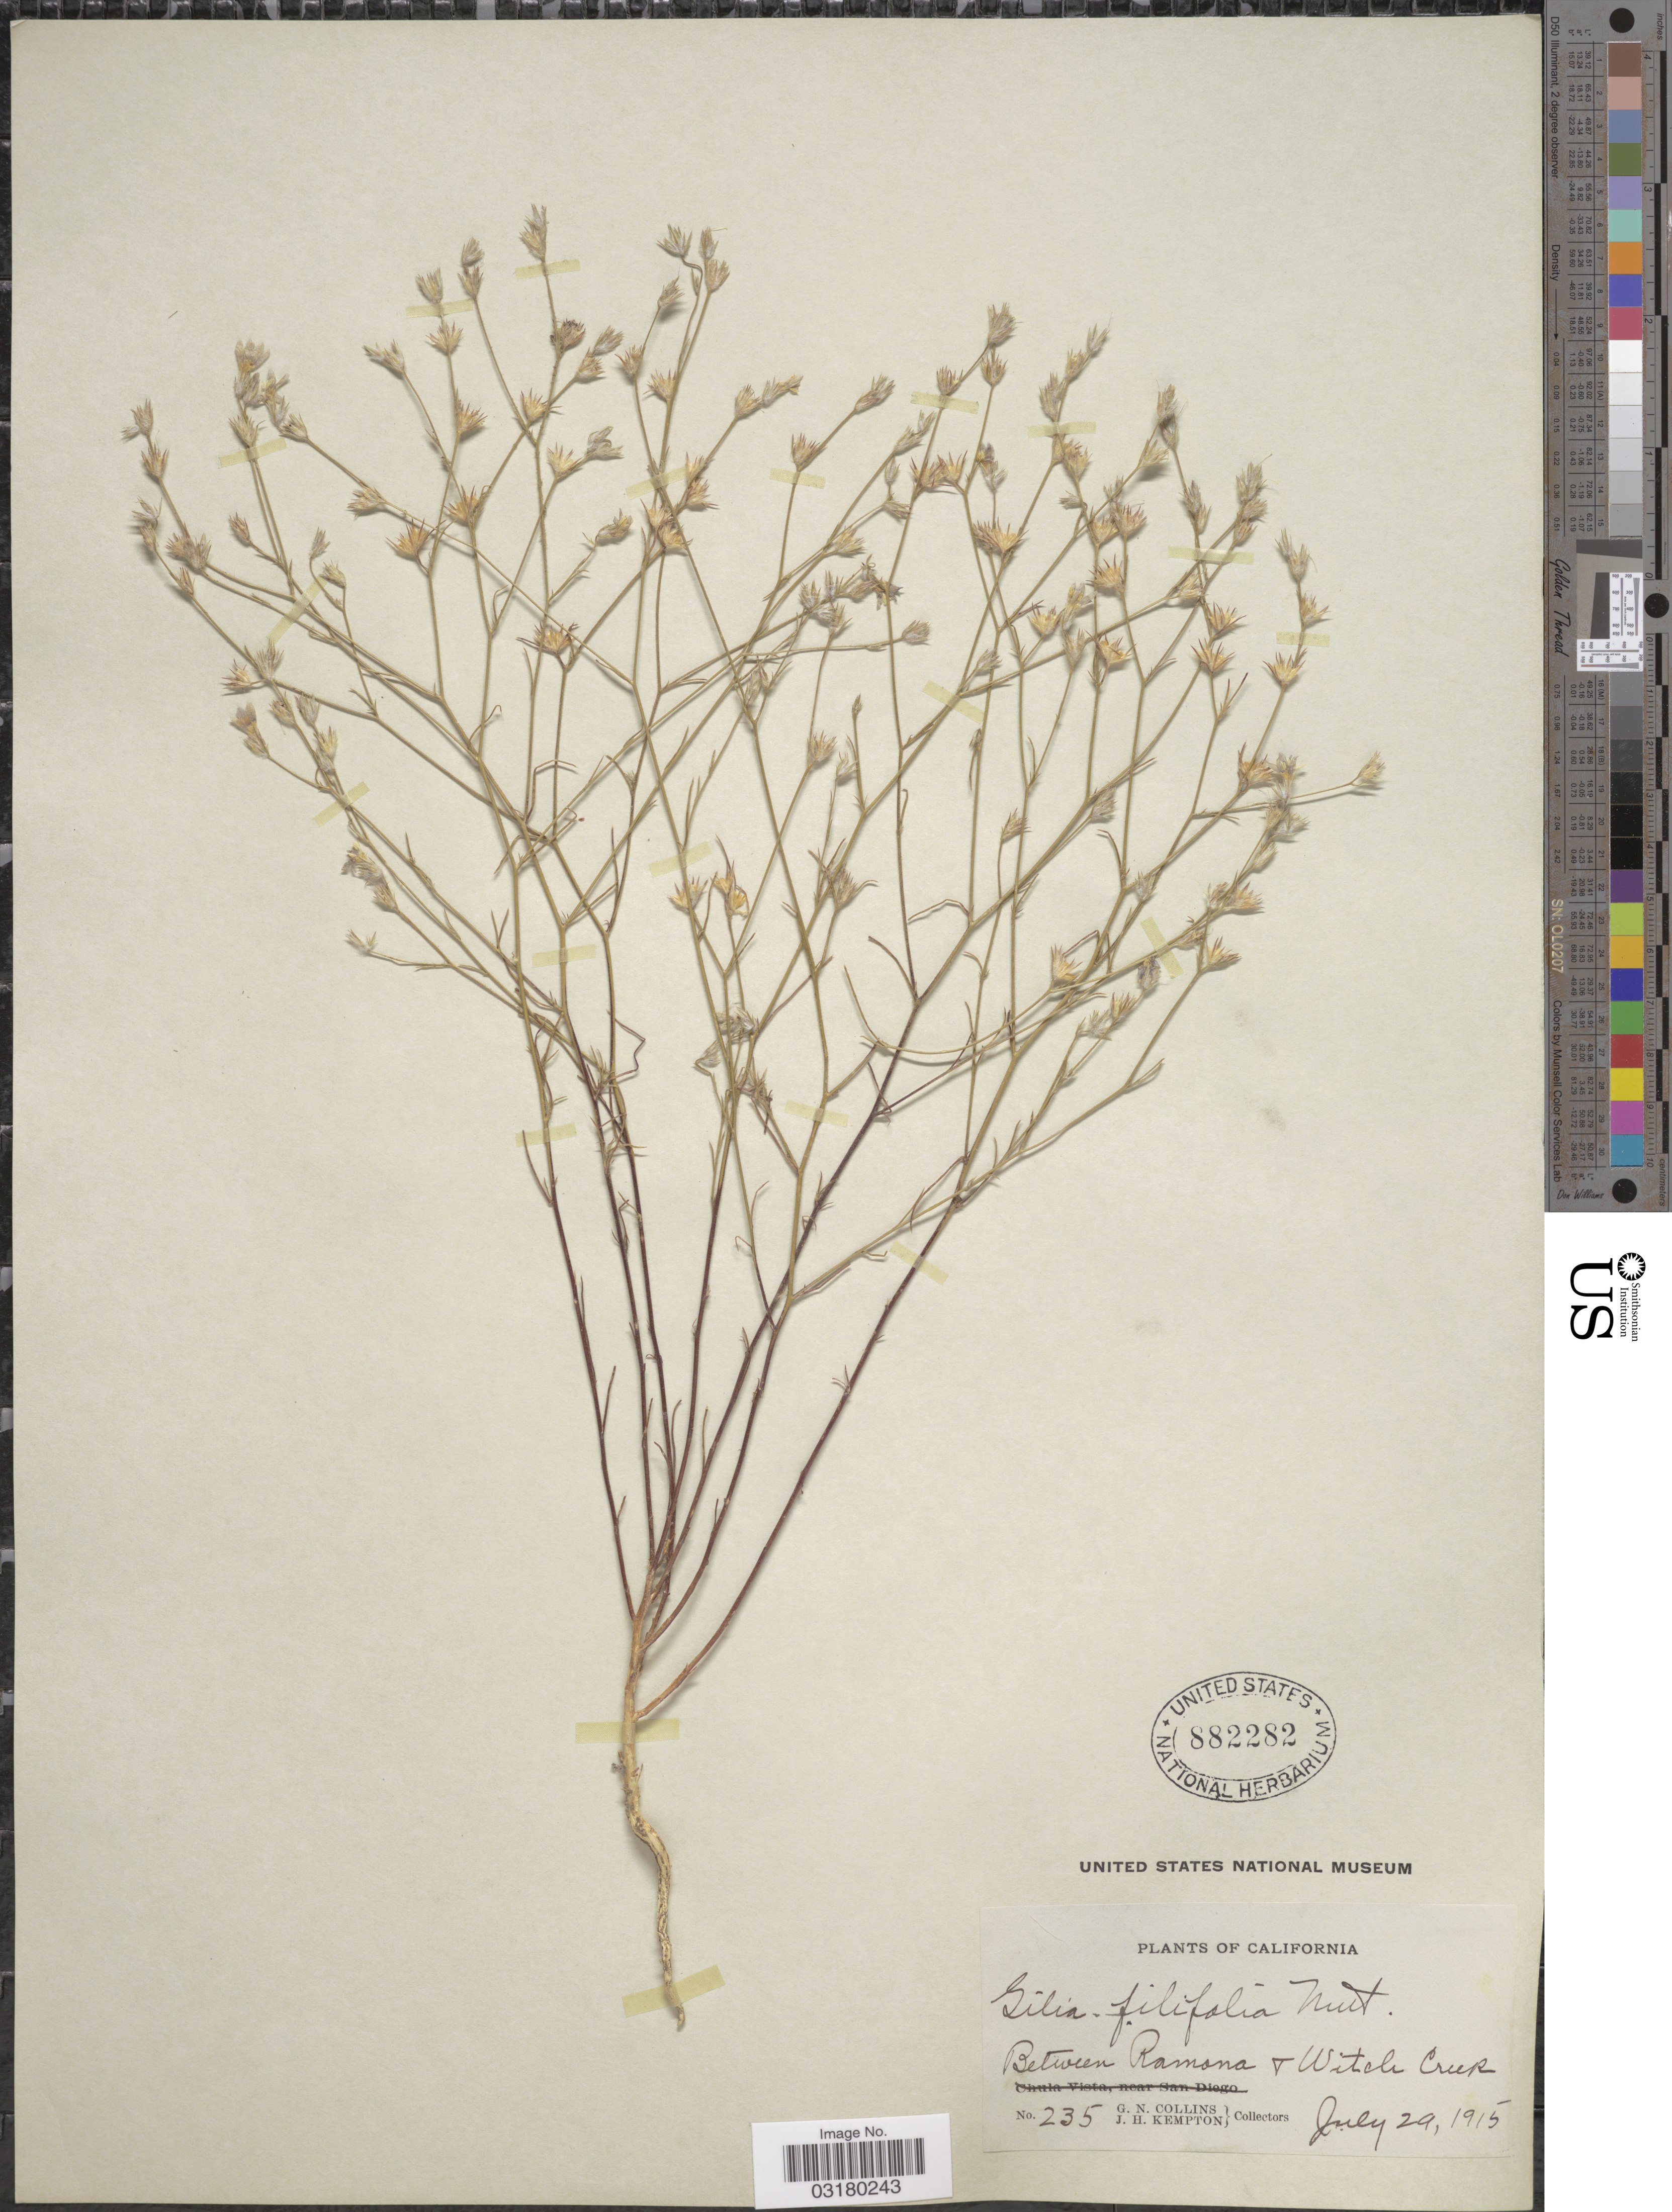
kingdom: Plantae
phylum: Tracheophyta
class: Magnoliopsida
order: Ericales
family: Polemoniaceae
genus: Eriastrum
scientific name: Eriastrum filifolium (Nutt.) Wooton & Standl.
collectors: G. Collins & J. H. Kempton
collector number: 235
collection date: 1915-07-29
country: United States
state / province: California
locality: Between Ramona & Witch Creek.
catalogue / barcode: US 882282